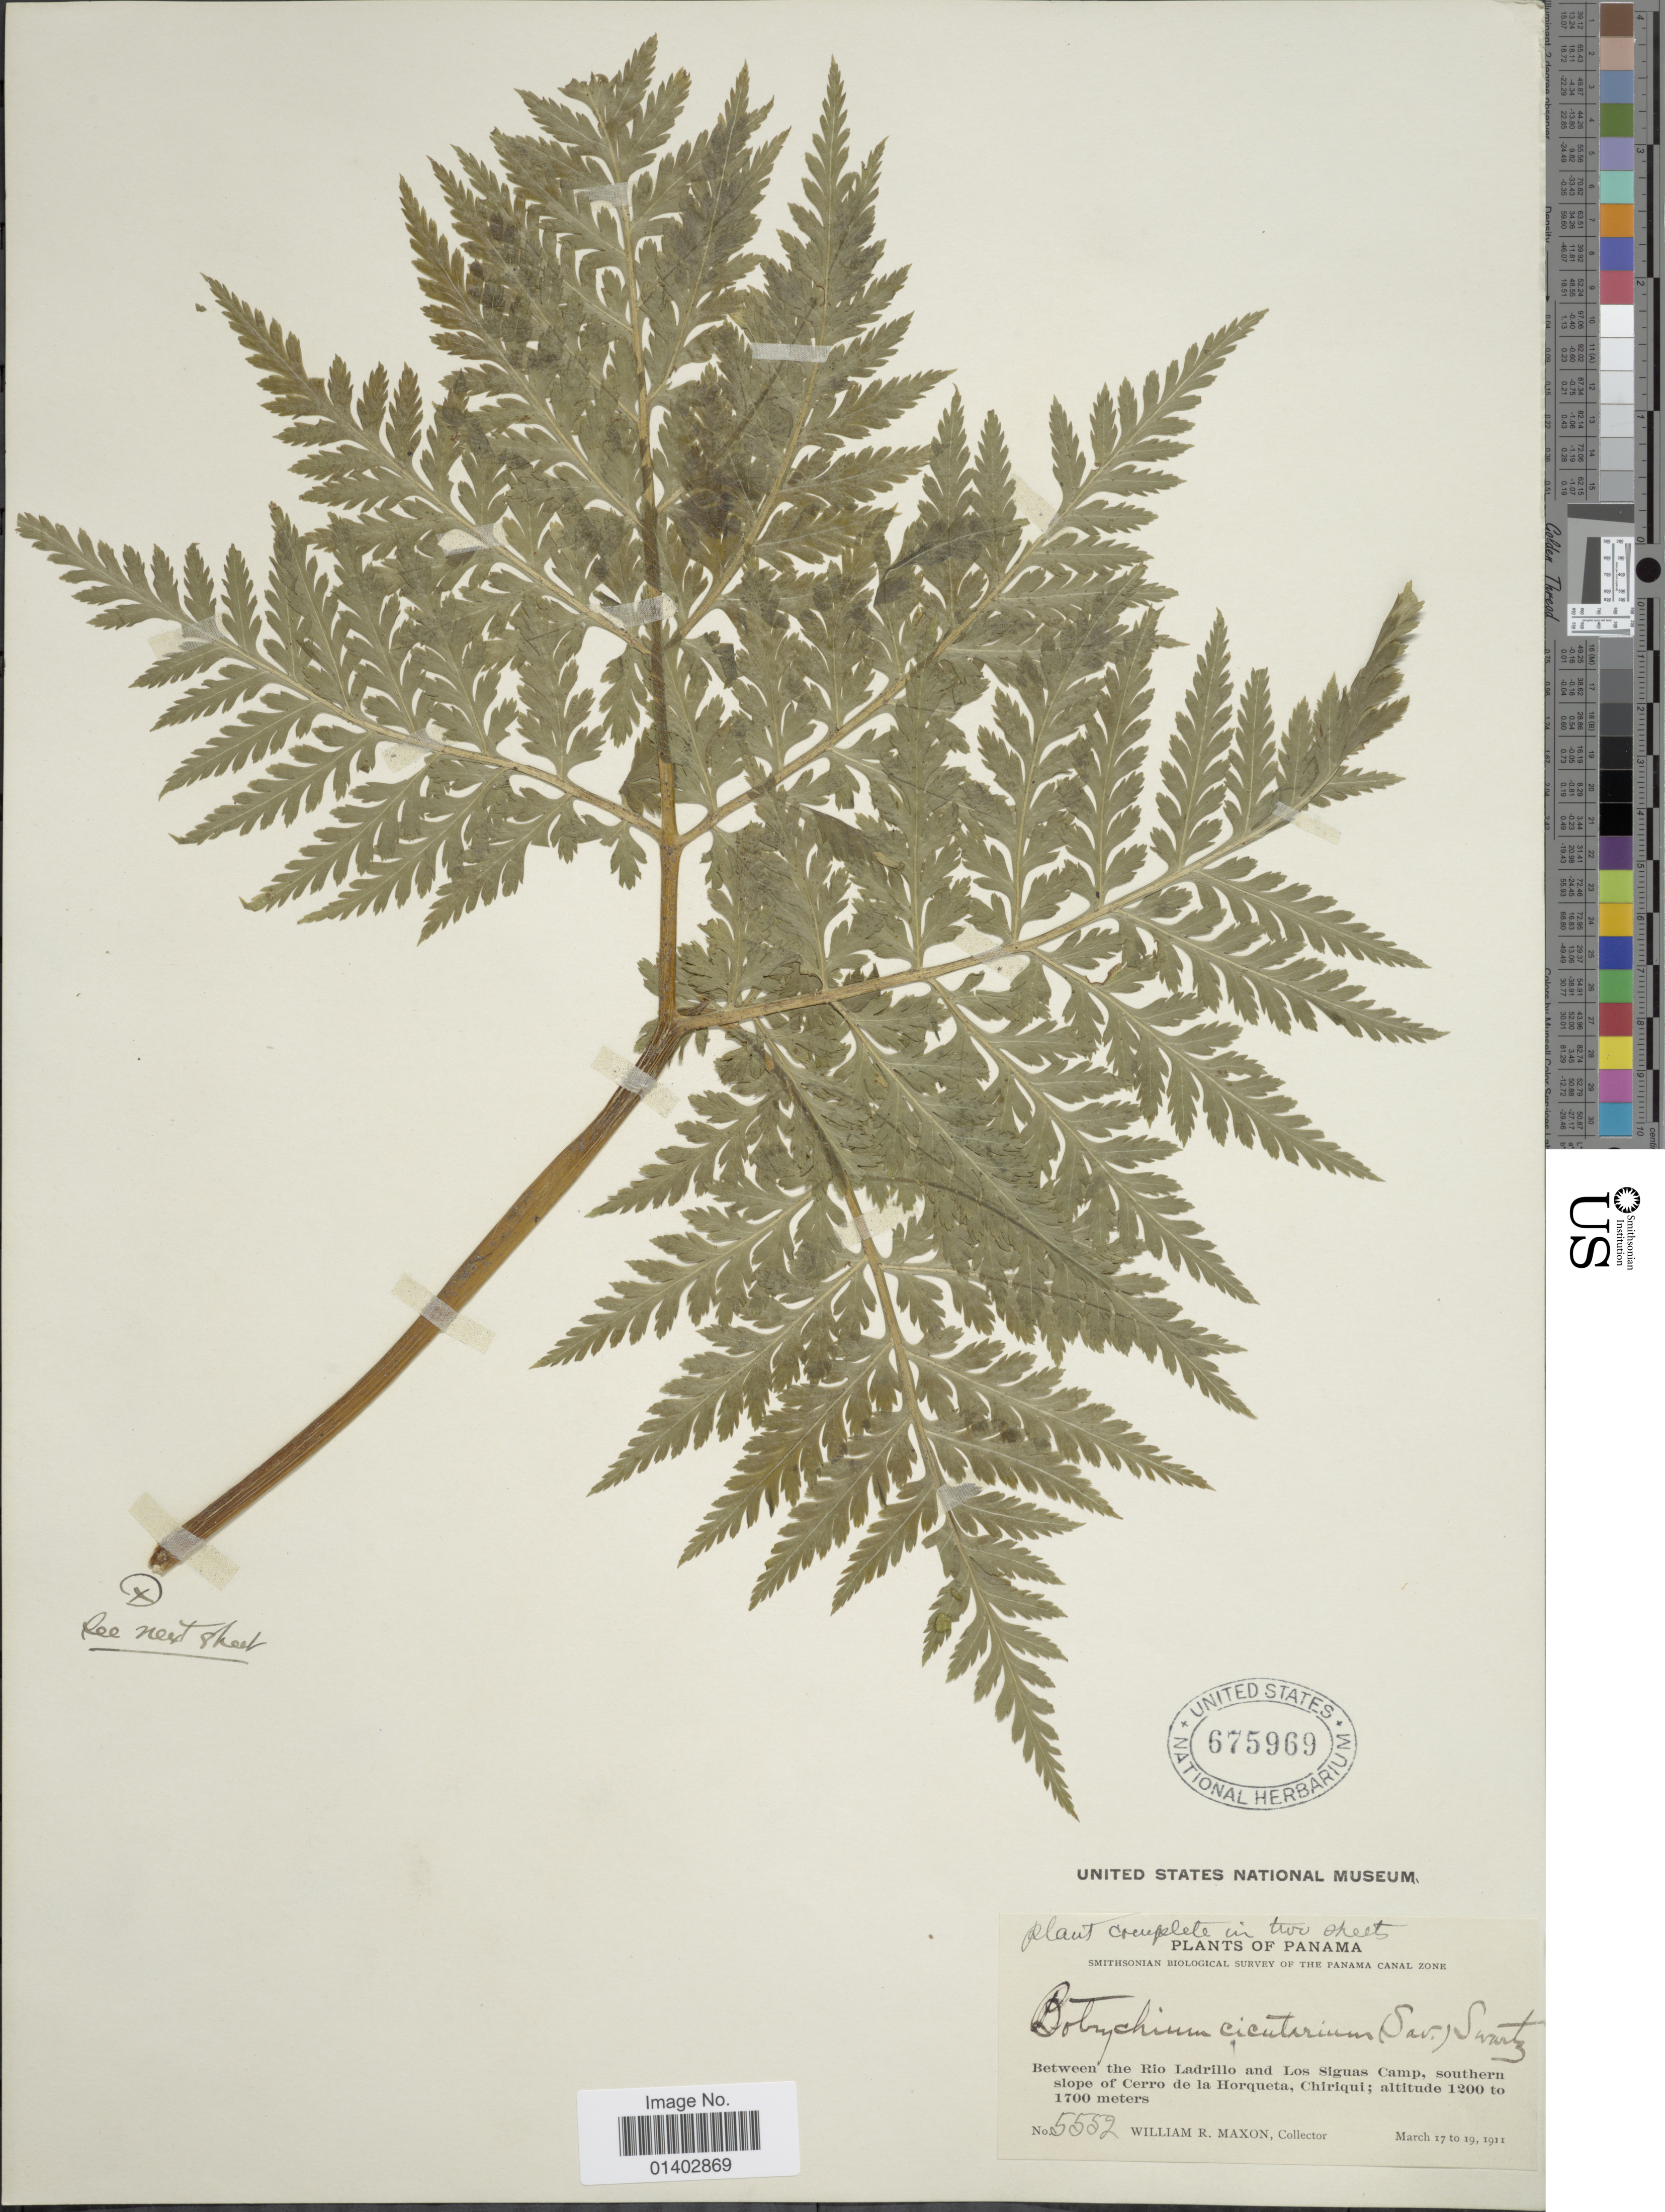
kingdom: Plantae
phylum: Tracheophyta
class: Polypodiopsida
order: Ophioglossales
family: Ophioglossaceae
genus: Botrychium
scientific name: Botrychium virginianum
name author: (L.) Sw.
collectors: W. R. Maxon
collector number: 5552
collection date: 1911-03-17/1911-03-19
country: Panama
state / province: Chiriqui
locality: Between the Rio Ladrillo and Los Siguas Camp, southern slope of Cerro de la Horqueta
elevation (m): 1200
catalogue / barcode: US 675969